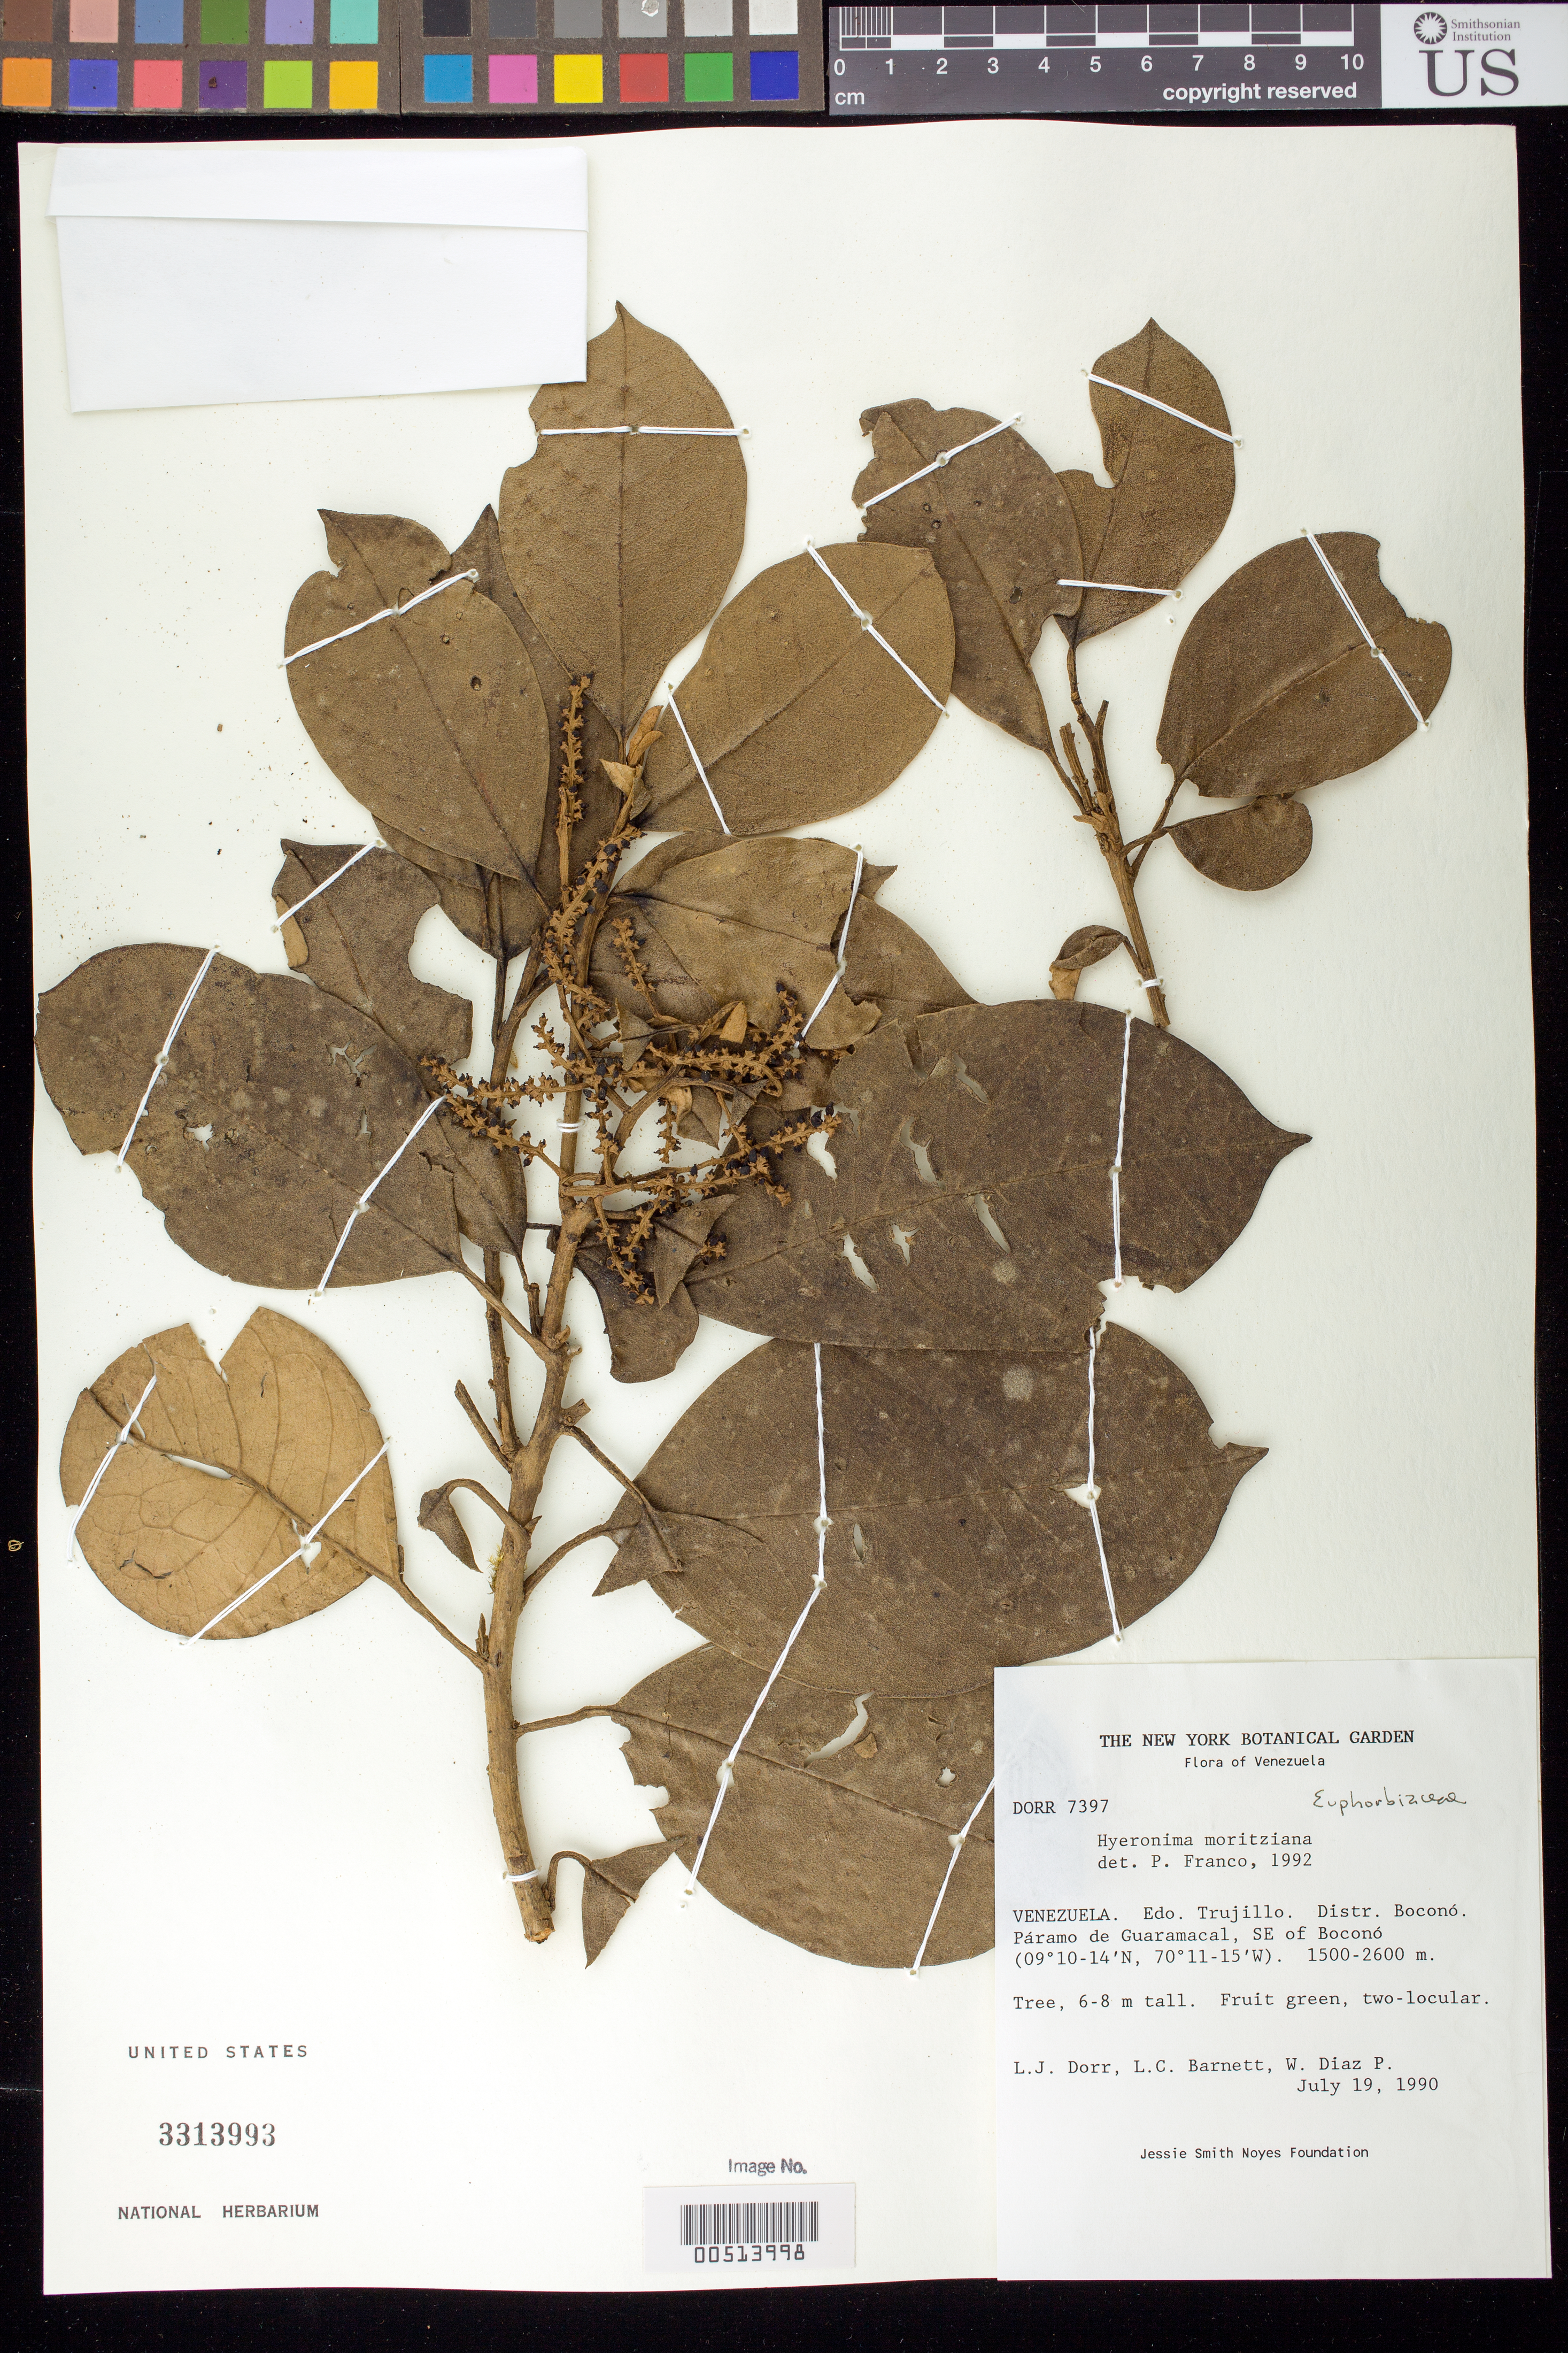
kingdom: Plantae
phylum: Tracheophyta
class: Magnoliopsida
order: Malpighiales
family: Phyllanthaceae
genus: Hieronyma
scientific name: Hieronyma moritziana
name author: (Müll. Arg.) Pax ex K. Hoffm.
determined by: Franco Roselli, P.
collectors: L. J. Dorr, L. C. Barnett & W. Díaz P.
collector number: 7397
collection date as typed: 19 Jul 1990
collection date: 1990-07-19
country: Venezuela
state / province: Trujillo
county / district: Boconó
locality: Páramo de Guaramacal, SE of Boconó.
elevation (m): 1500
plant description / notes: NY, PORT, US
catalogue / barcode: US 3313993